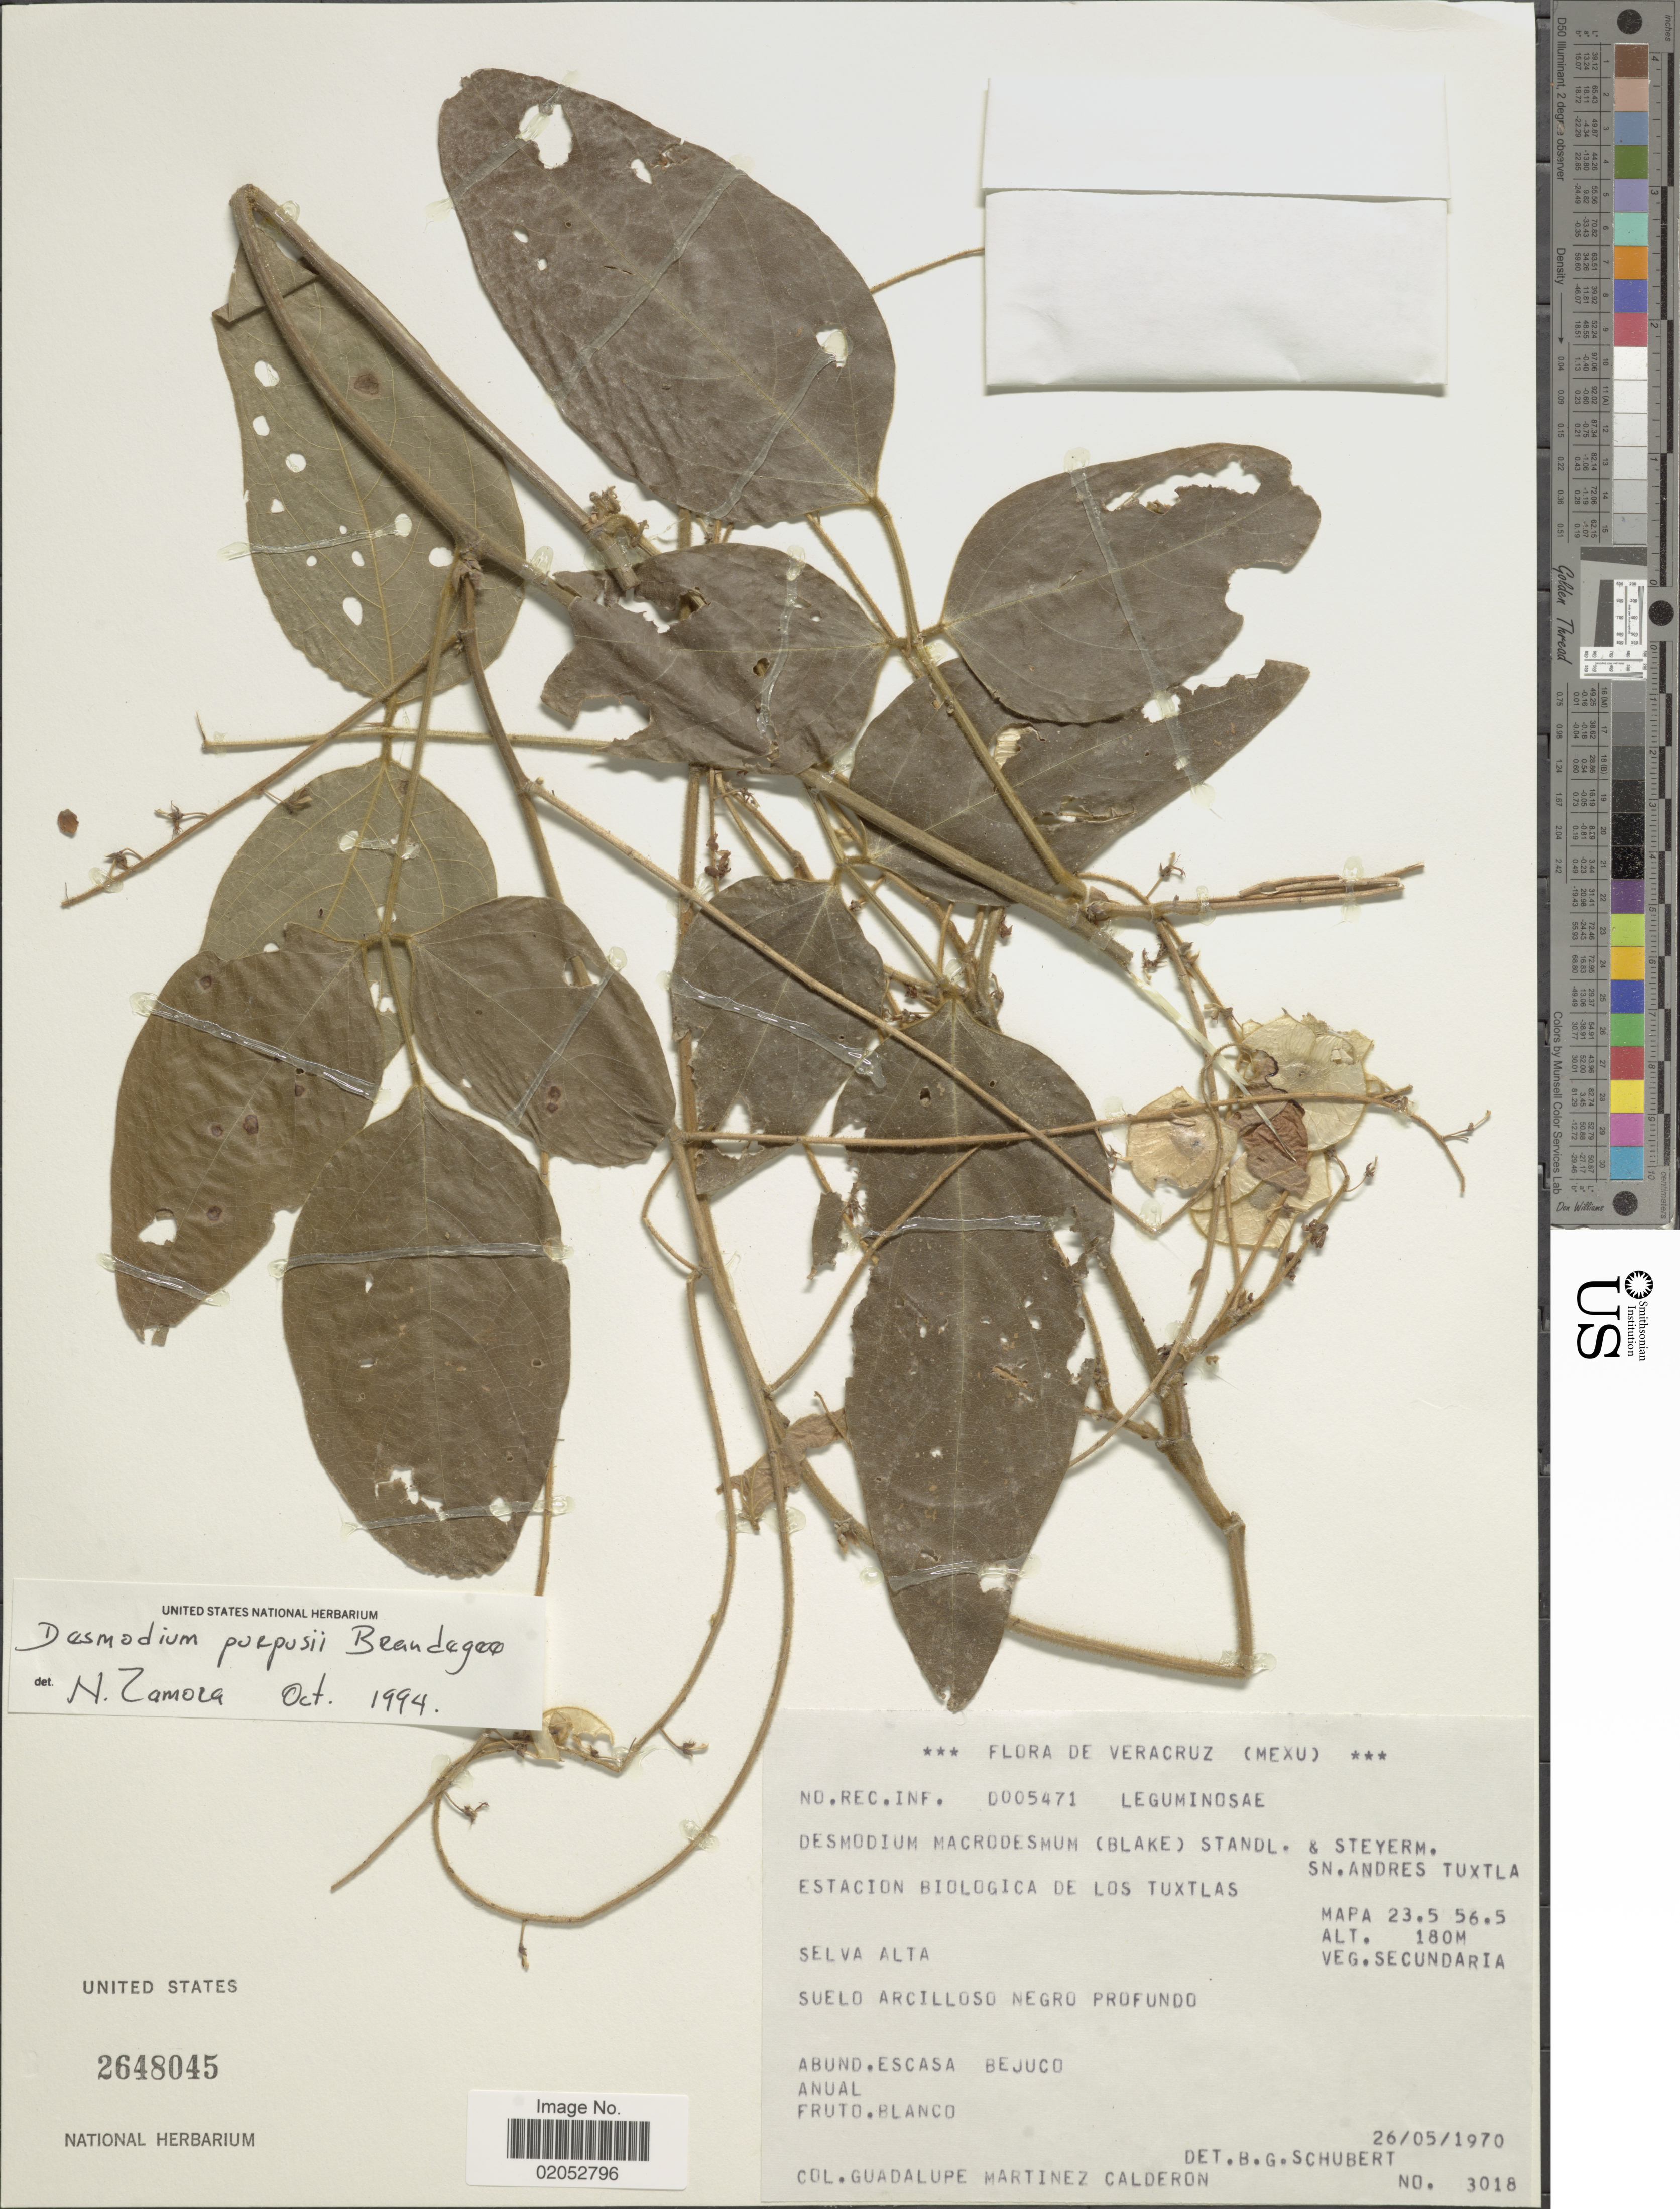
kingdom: Plantae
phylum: Tracheophyta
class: Magnoliopsida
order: Fabales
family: Fabaceae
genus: Desmodium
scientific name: Desmodium purpusii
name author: Brandegee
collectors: G. Martinez-C.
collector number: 3018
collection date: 1970-05-26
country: Mexico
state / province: Veracruz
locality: Estacion Biologica de Los Tuxtlas Mapa 23.5 56.5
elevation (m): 180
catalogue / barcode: US 2648045